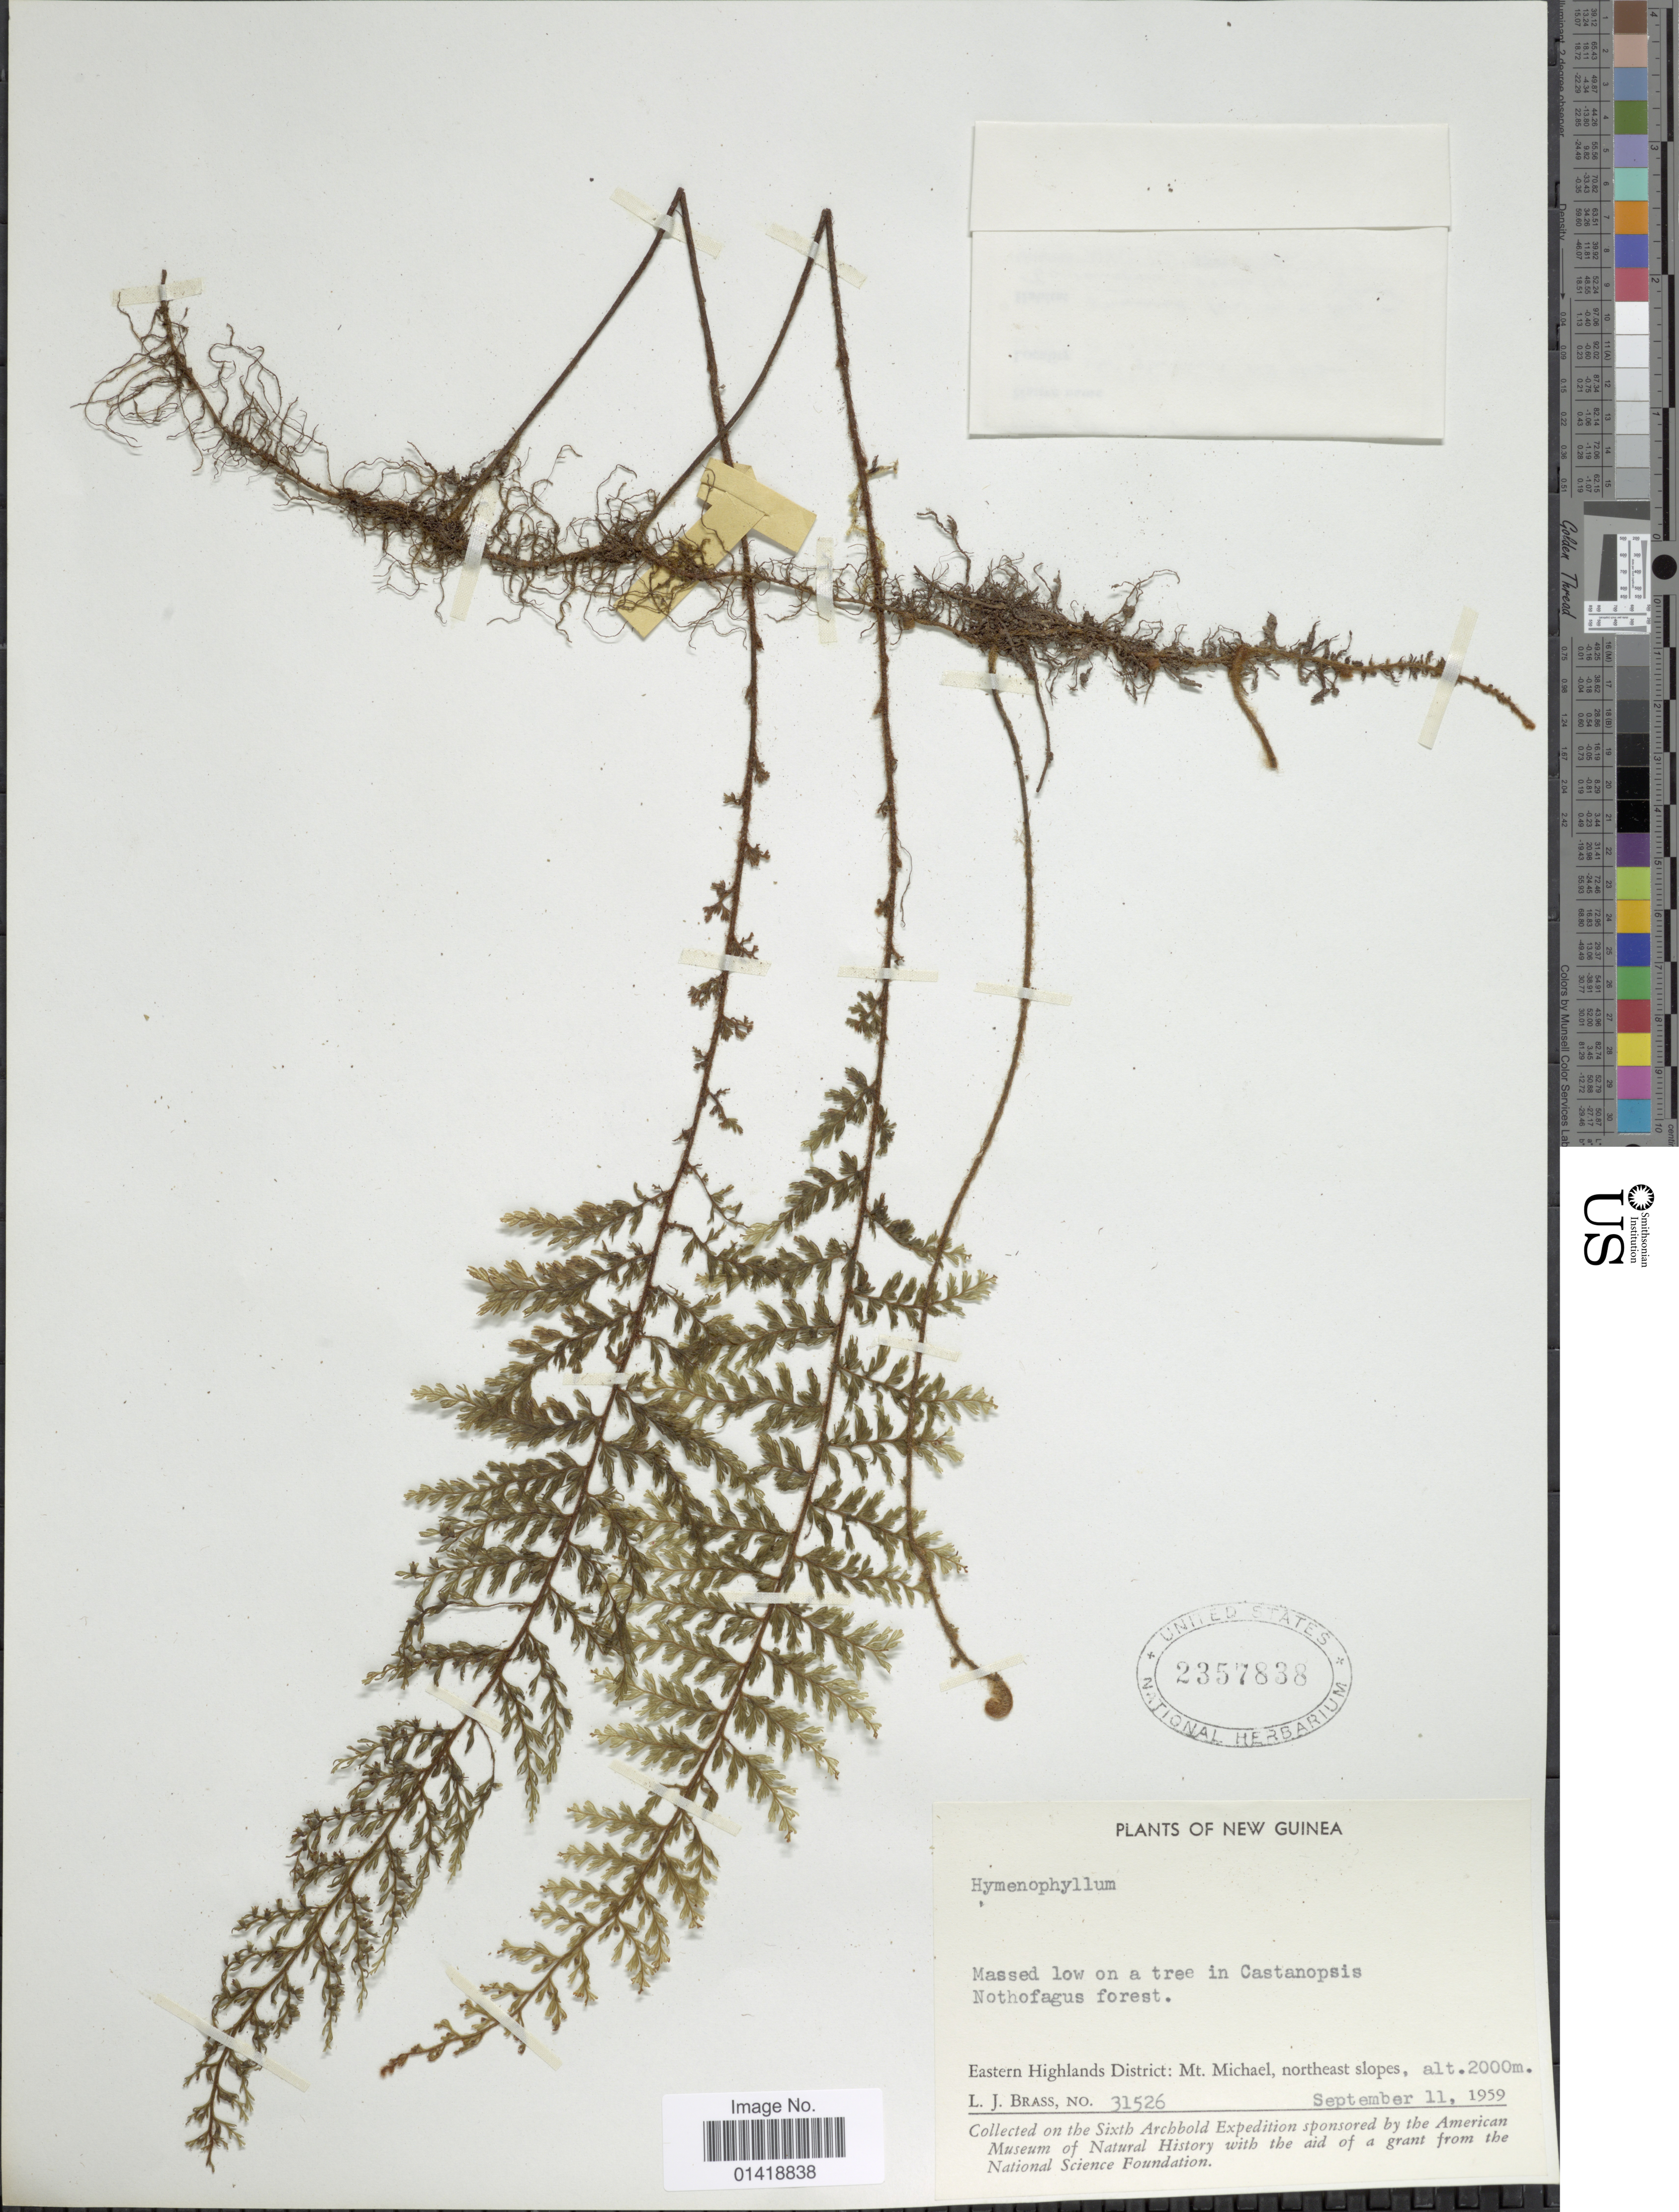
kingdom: Plantae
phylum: Tracheophyta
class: Polypodiopsida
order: Hymenophyllales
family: Hymenophyllaceae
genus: Hymenophyllum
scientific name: Hymenophyllum sp.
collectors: L. J. Brass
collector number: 31526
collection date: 1959-09-11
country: Papua New Guinea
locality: New Guinea, Eastern Highlands District: Mt. Michael, northeast slopes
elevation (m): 2000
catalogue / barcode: US 2357838